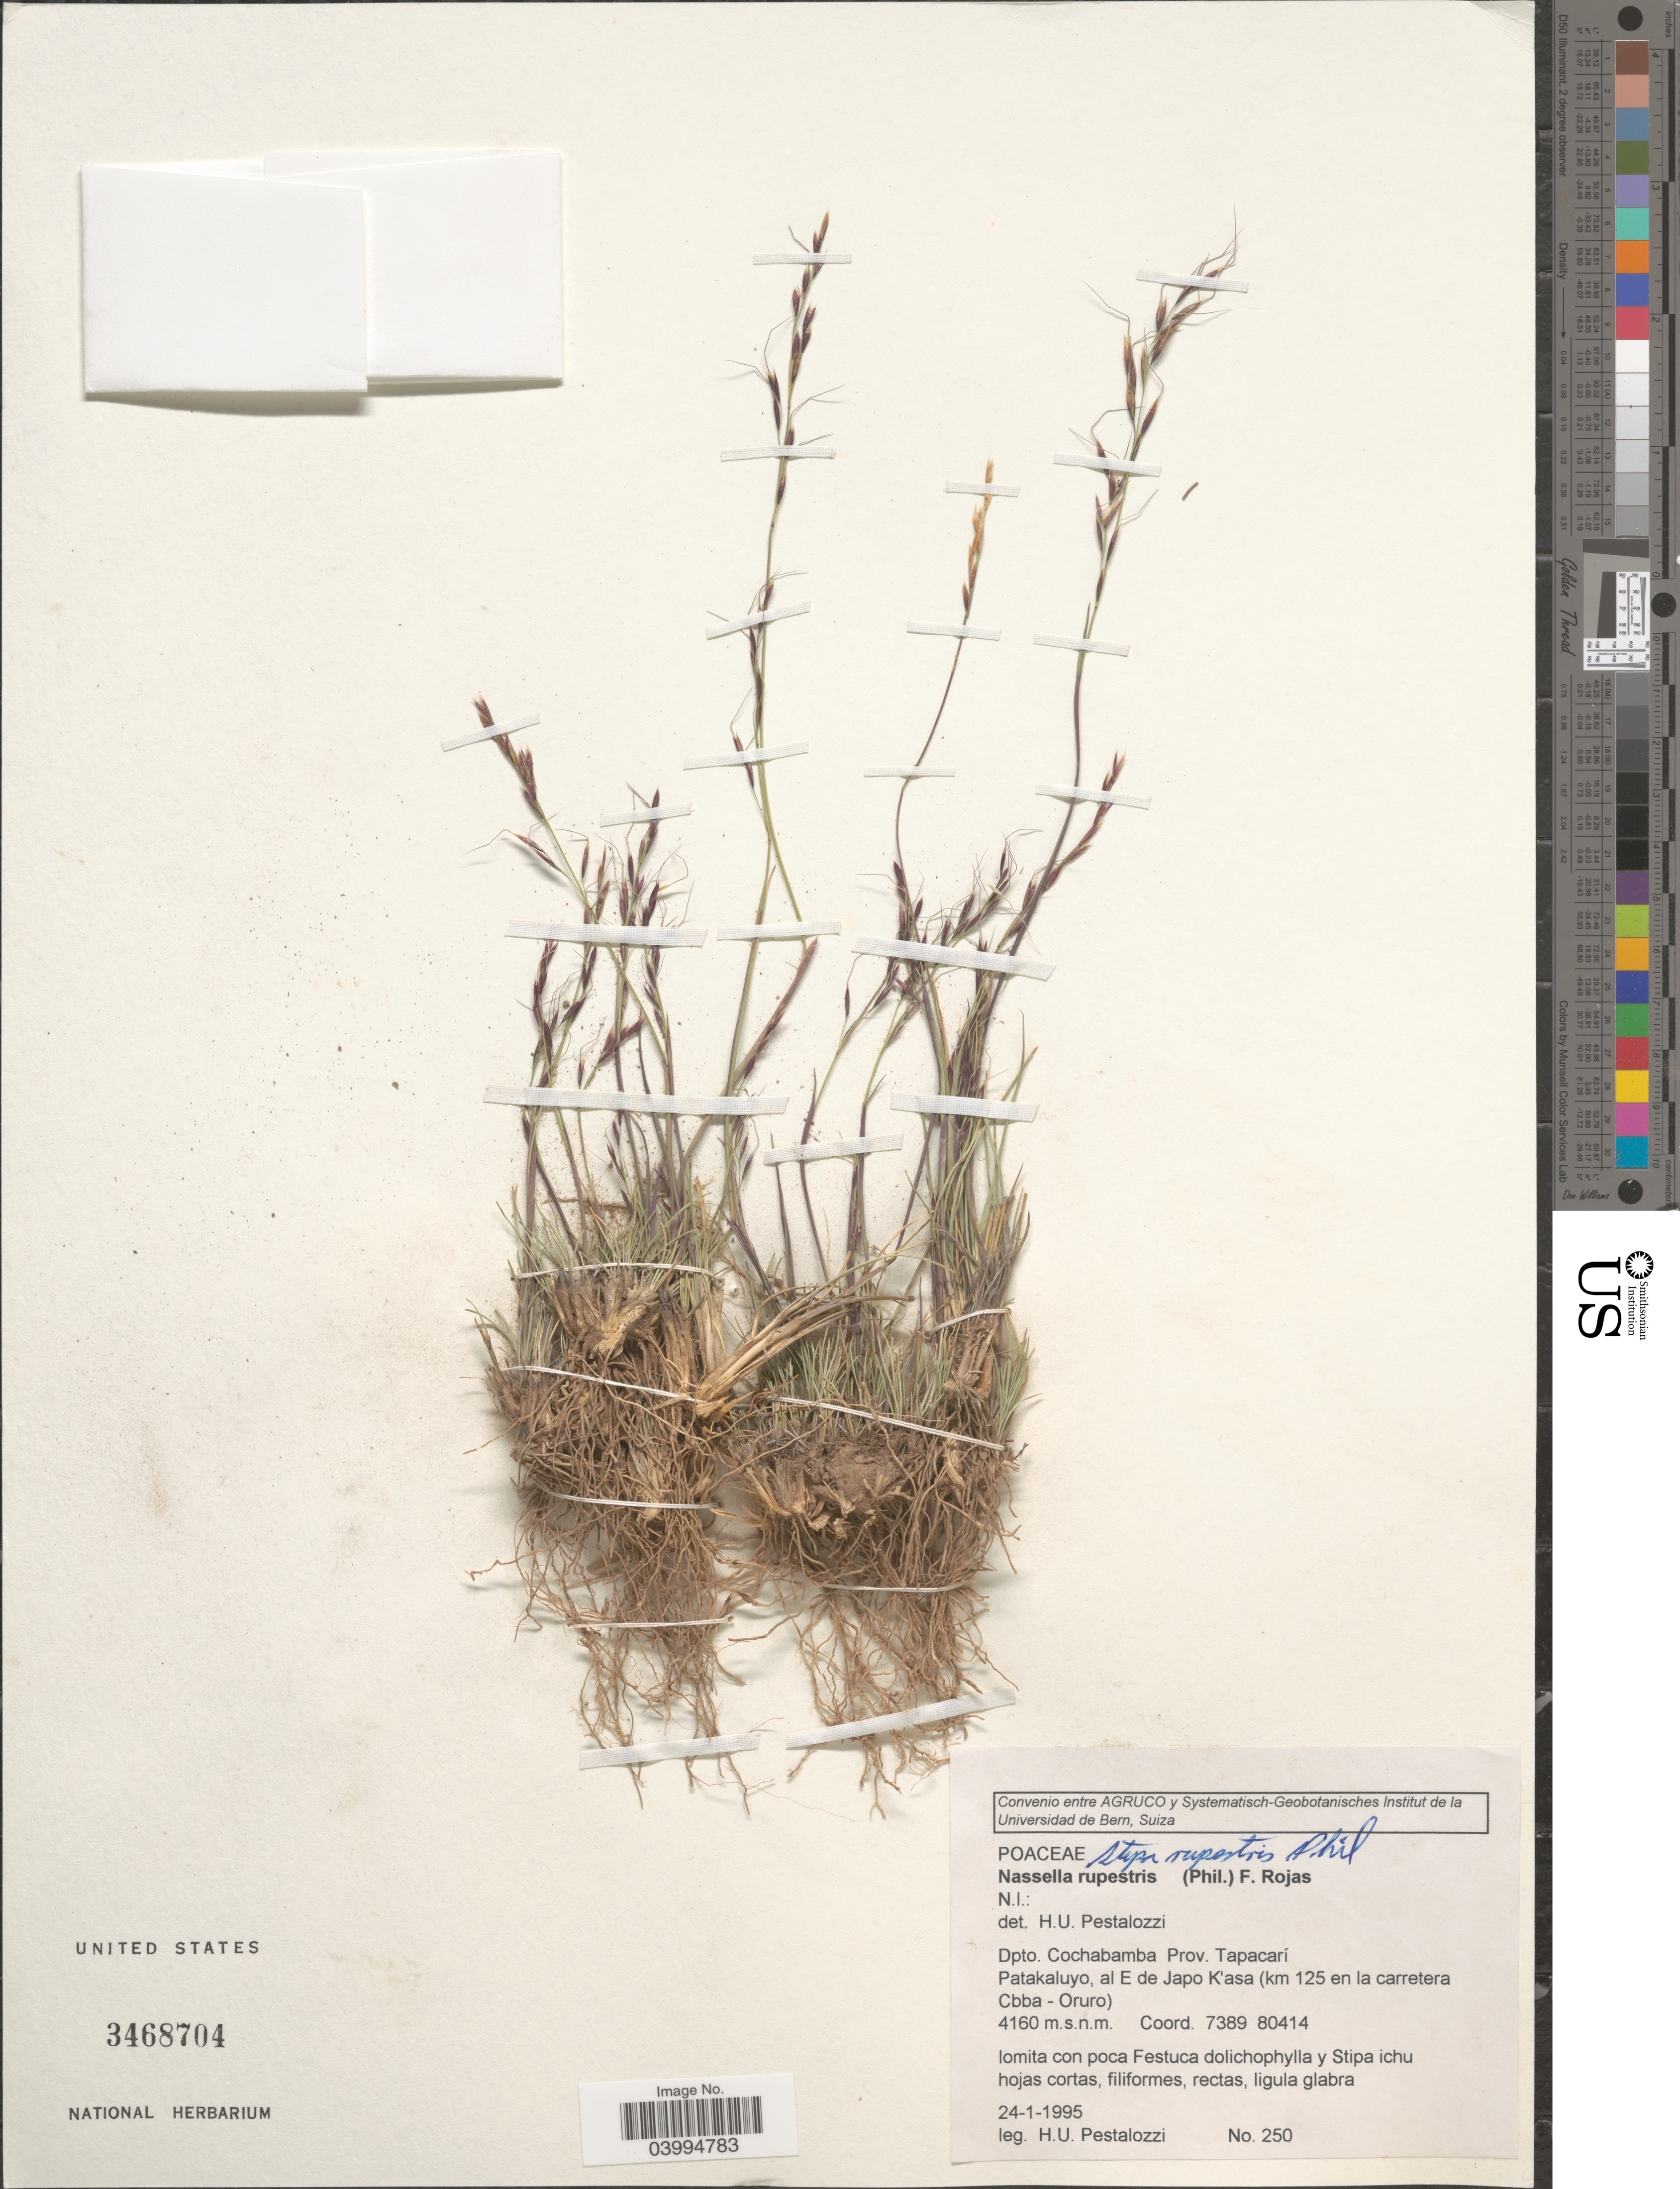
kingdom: Plantae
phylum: Tracheophyta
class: Liliopsida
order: Poales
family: Poaceae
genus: Nassella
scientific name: Nassella rupestris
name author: (Phil.) A.M. Torres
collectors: H. Pestalozzi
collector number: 250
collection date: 1995-01-24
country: Bolivia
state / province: Cochabamba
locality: Dpto. Cochabamba Prov. Tapacarí. Patakaluyo, al E de Japo K'asa (km 125 en la carretera Cbba - Oruro).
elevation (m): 4160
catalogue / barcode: US 3468704